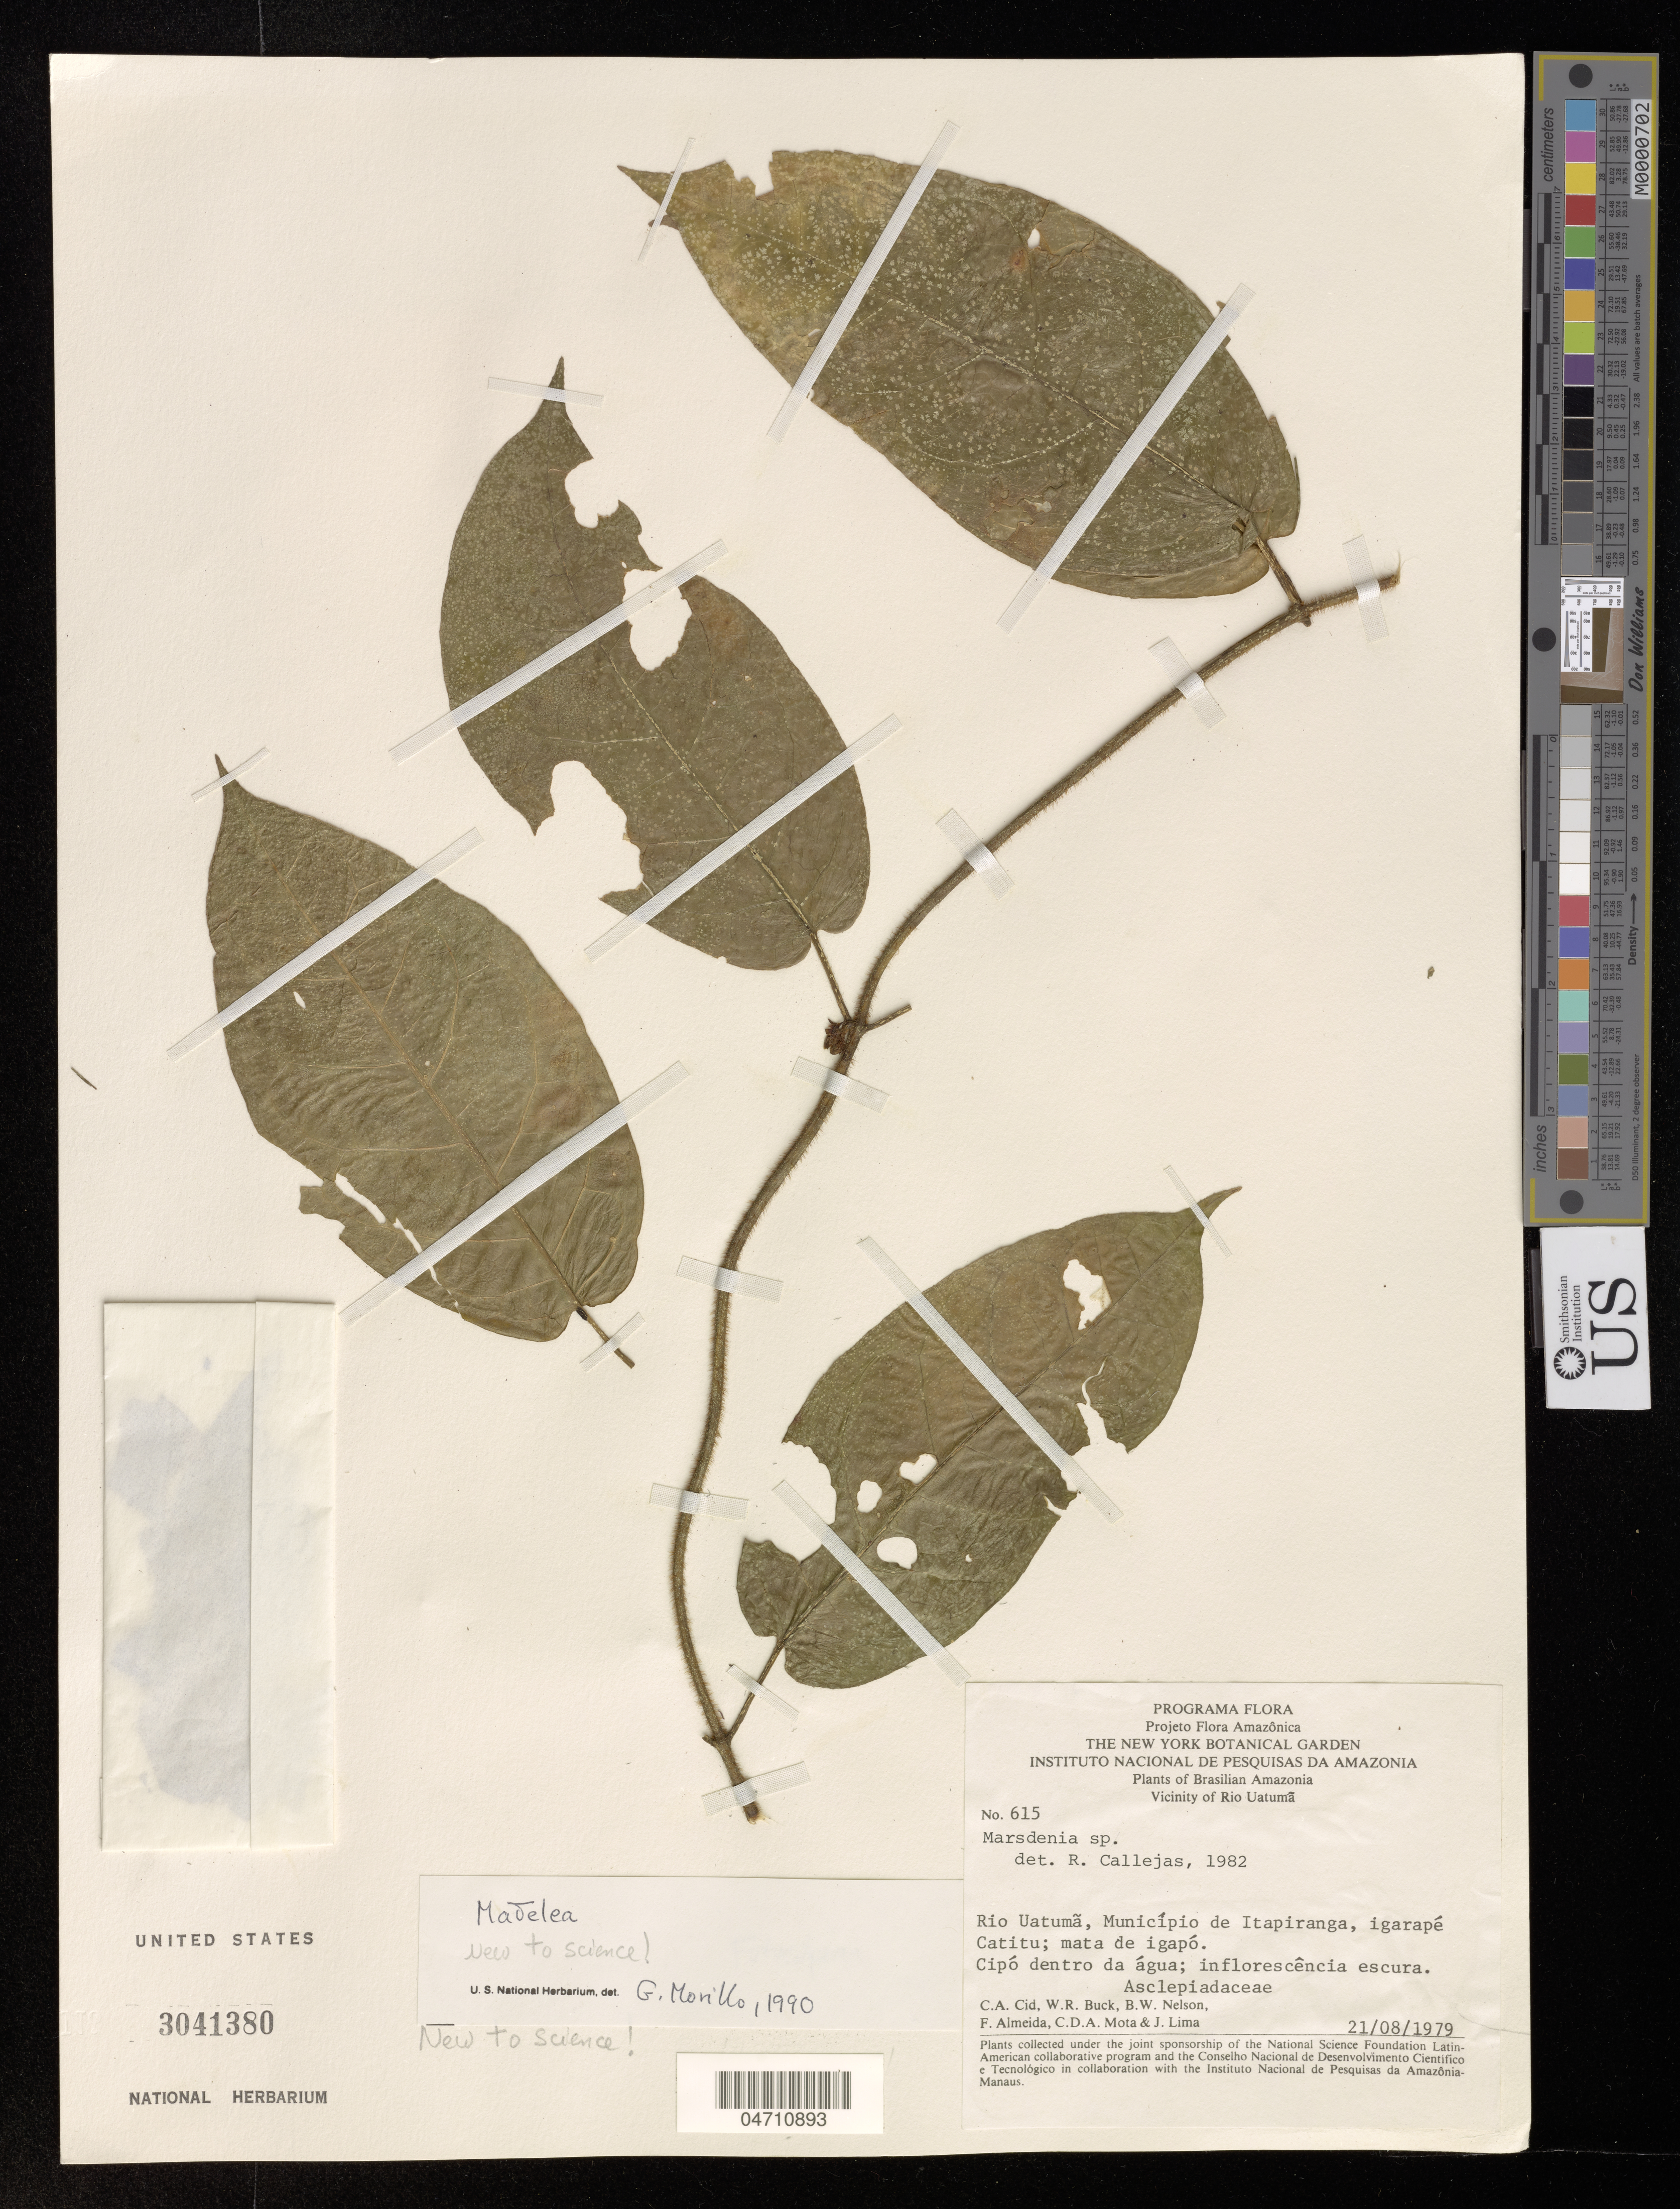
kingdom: Plantae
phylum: Tracheophyta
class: Magnoliopsida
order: Gentianales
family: Apocynaceae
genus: Matelea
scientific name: Matelea sp.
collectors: C. Cid, W. R. Buck, B. W. Nelson, F. Almeida & et al.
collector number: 615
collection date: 1979-08-21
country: Brazil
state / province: Amazonas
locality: Vicinity of Rio Uatumã. Município de Itapiranga, igarapé Catitu; mata de igapó. Cipó dentro da água.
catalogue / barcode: US 3041380